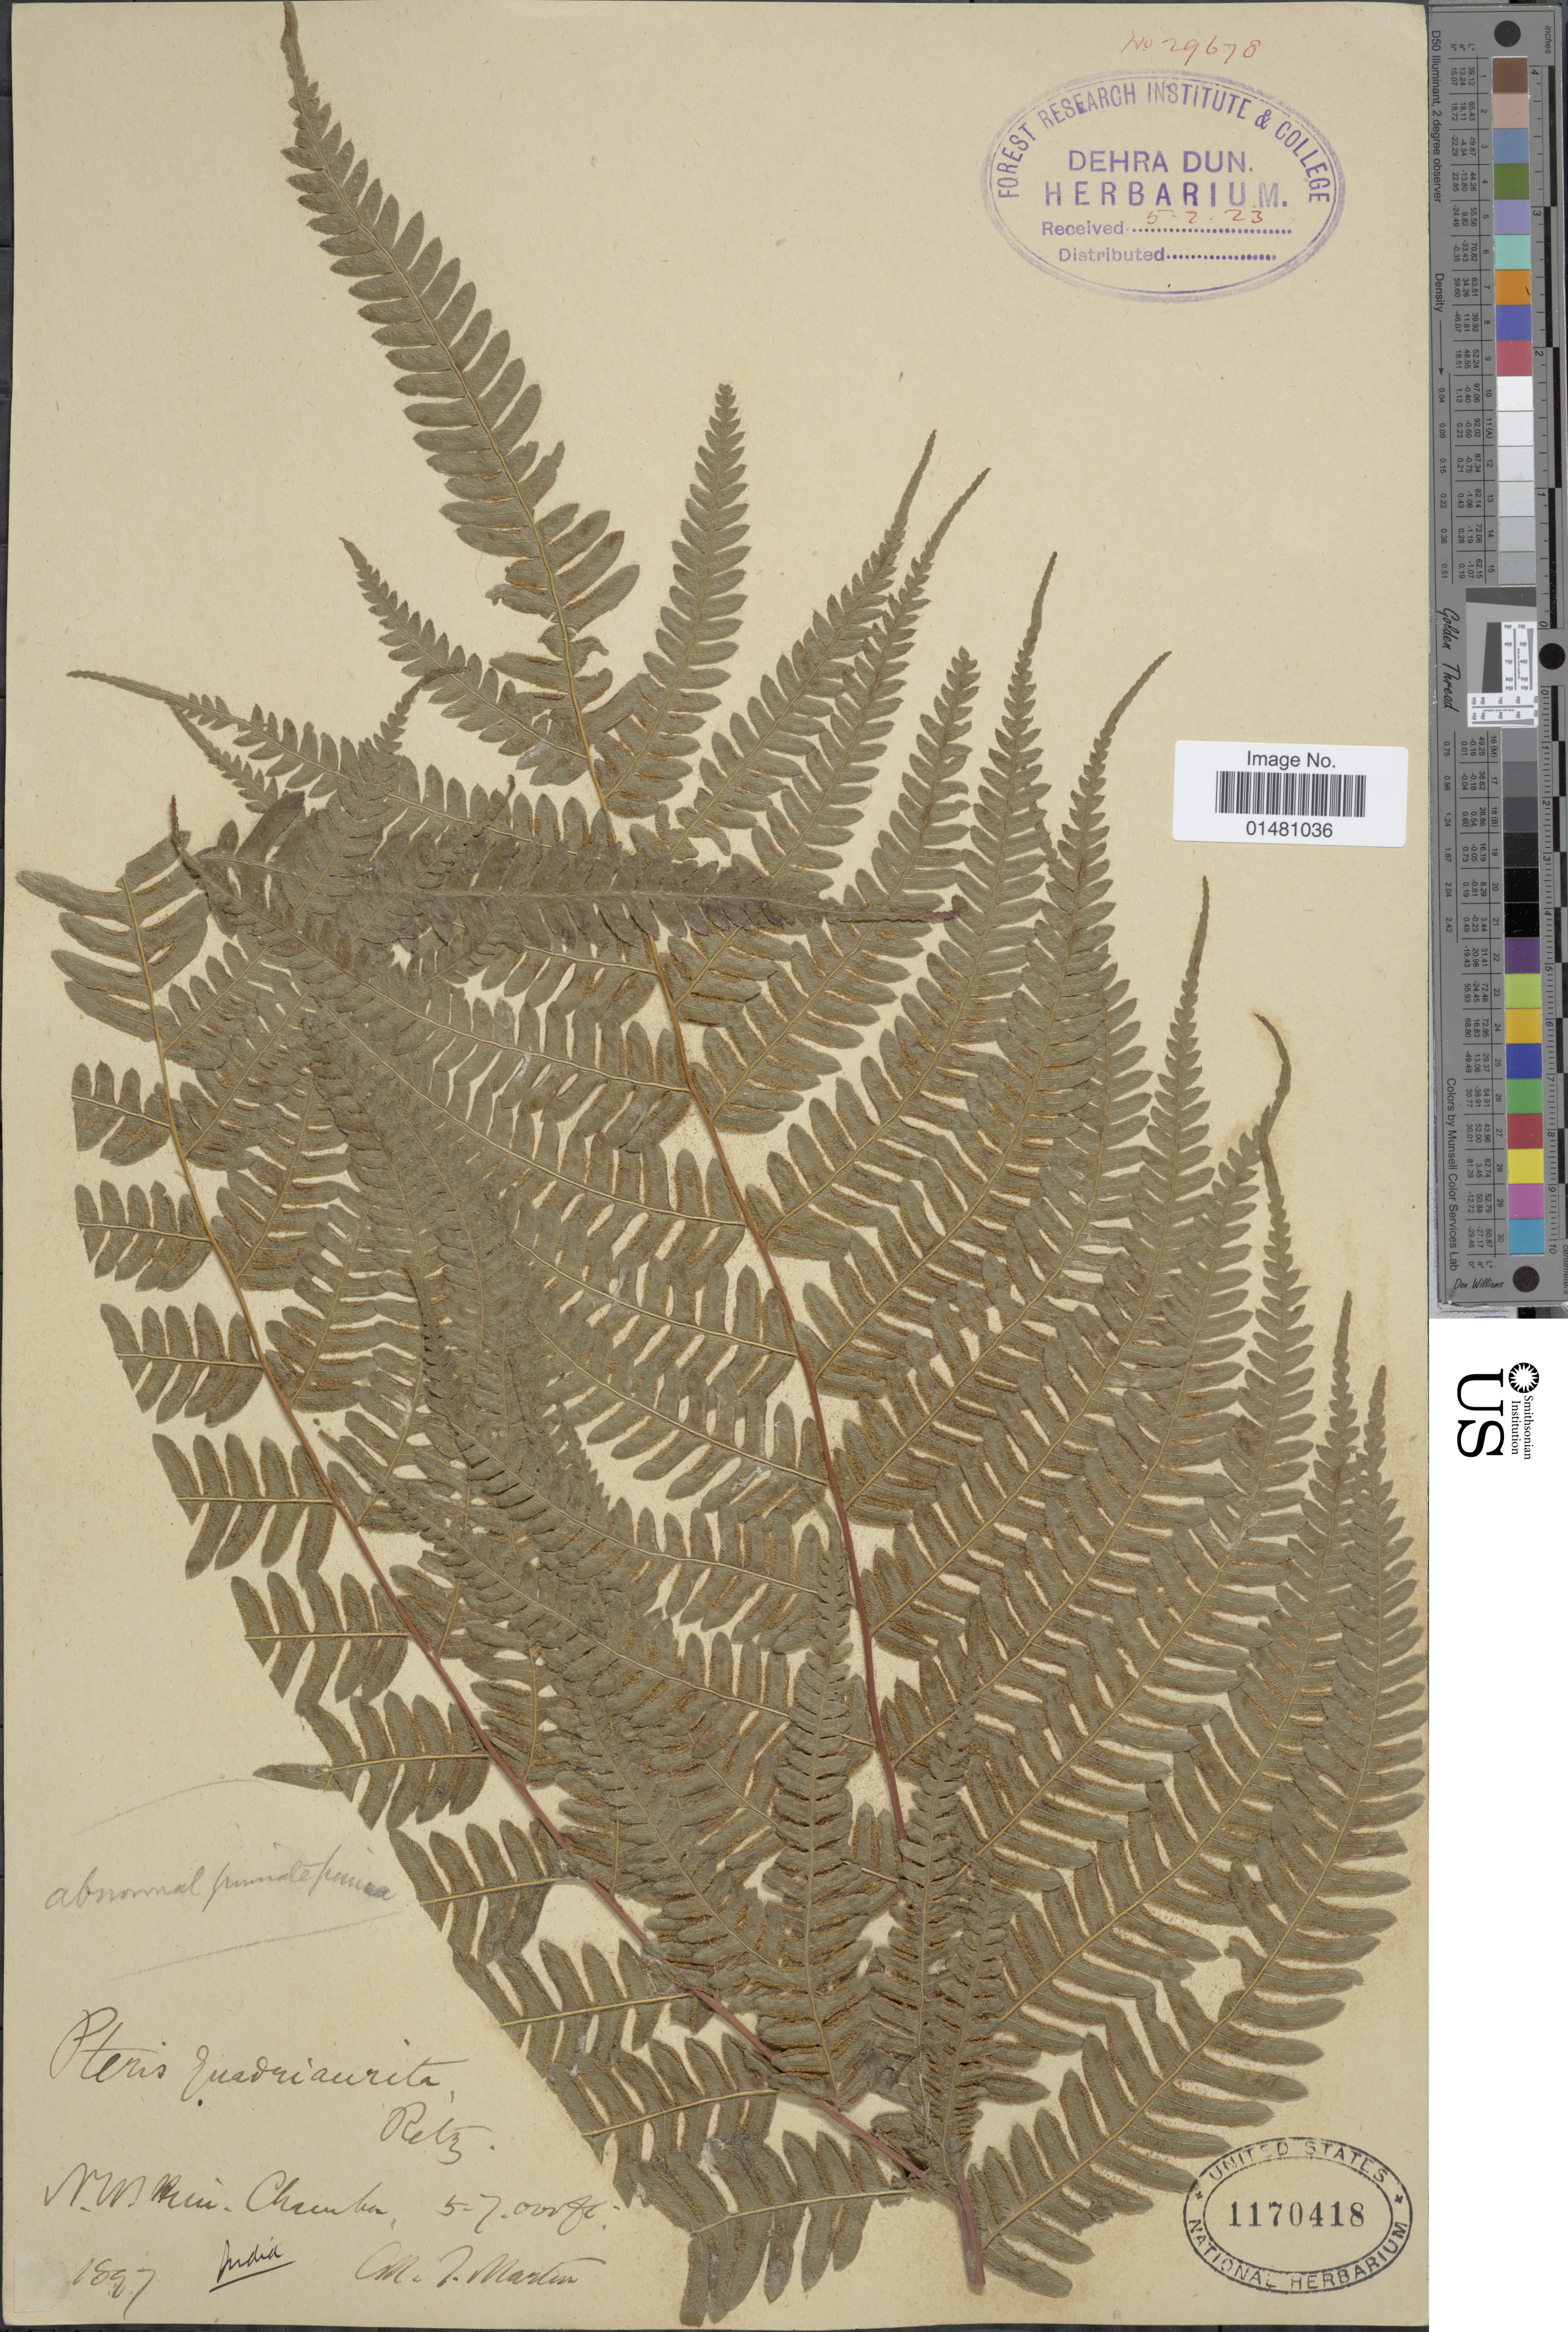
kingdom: Plantae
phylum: Tracheophyta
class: Polypodiopsida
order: Polypodiales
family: Pteridaceae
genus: Pteris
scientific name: Pteris quadriaurita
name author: Retz.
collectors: J. Martin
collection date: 1897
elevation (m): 1524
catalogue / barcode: US 1170418